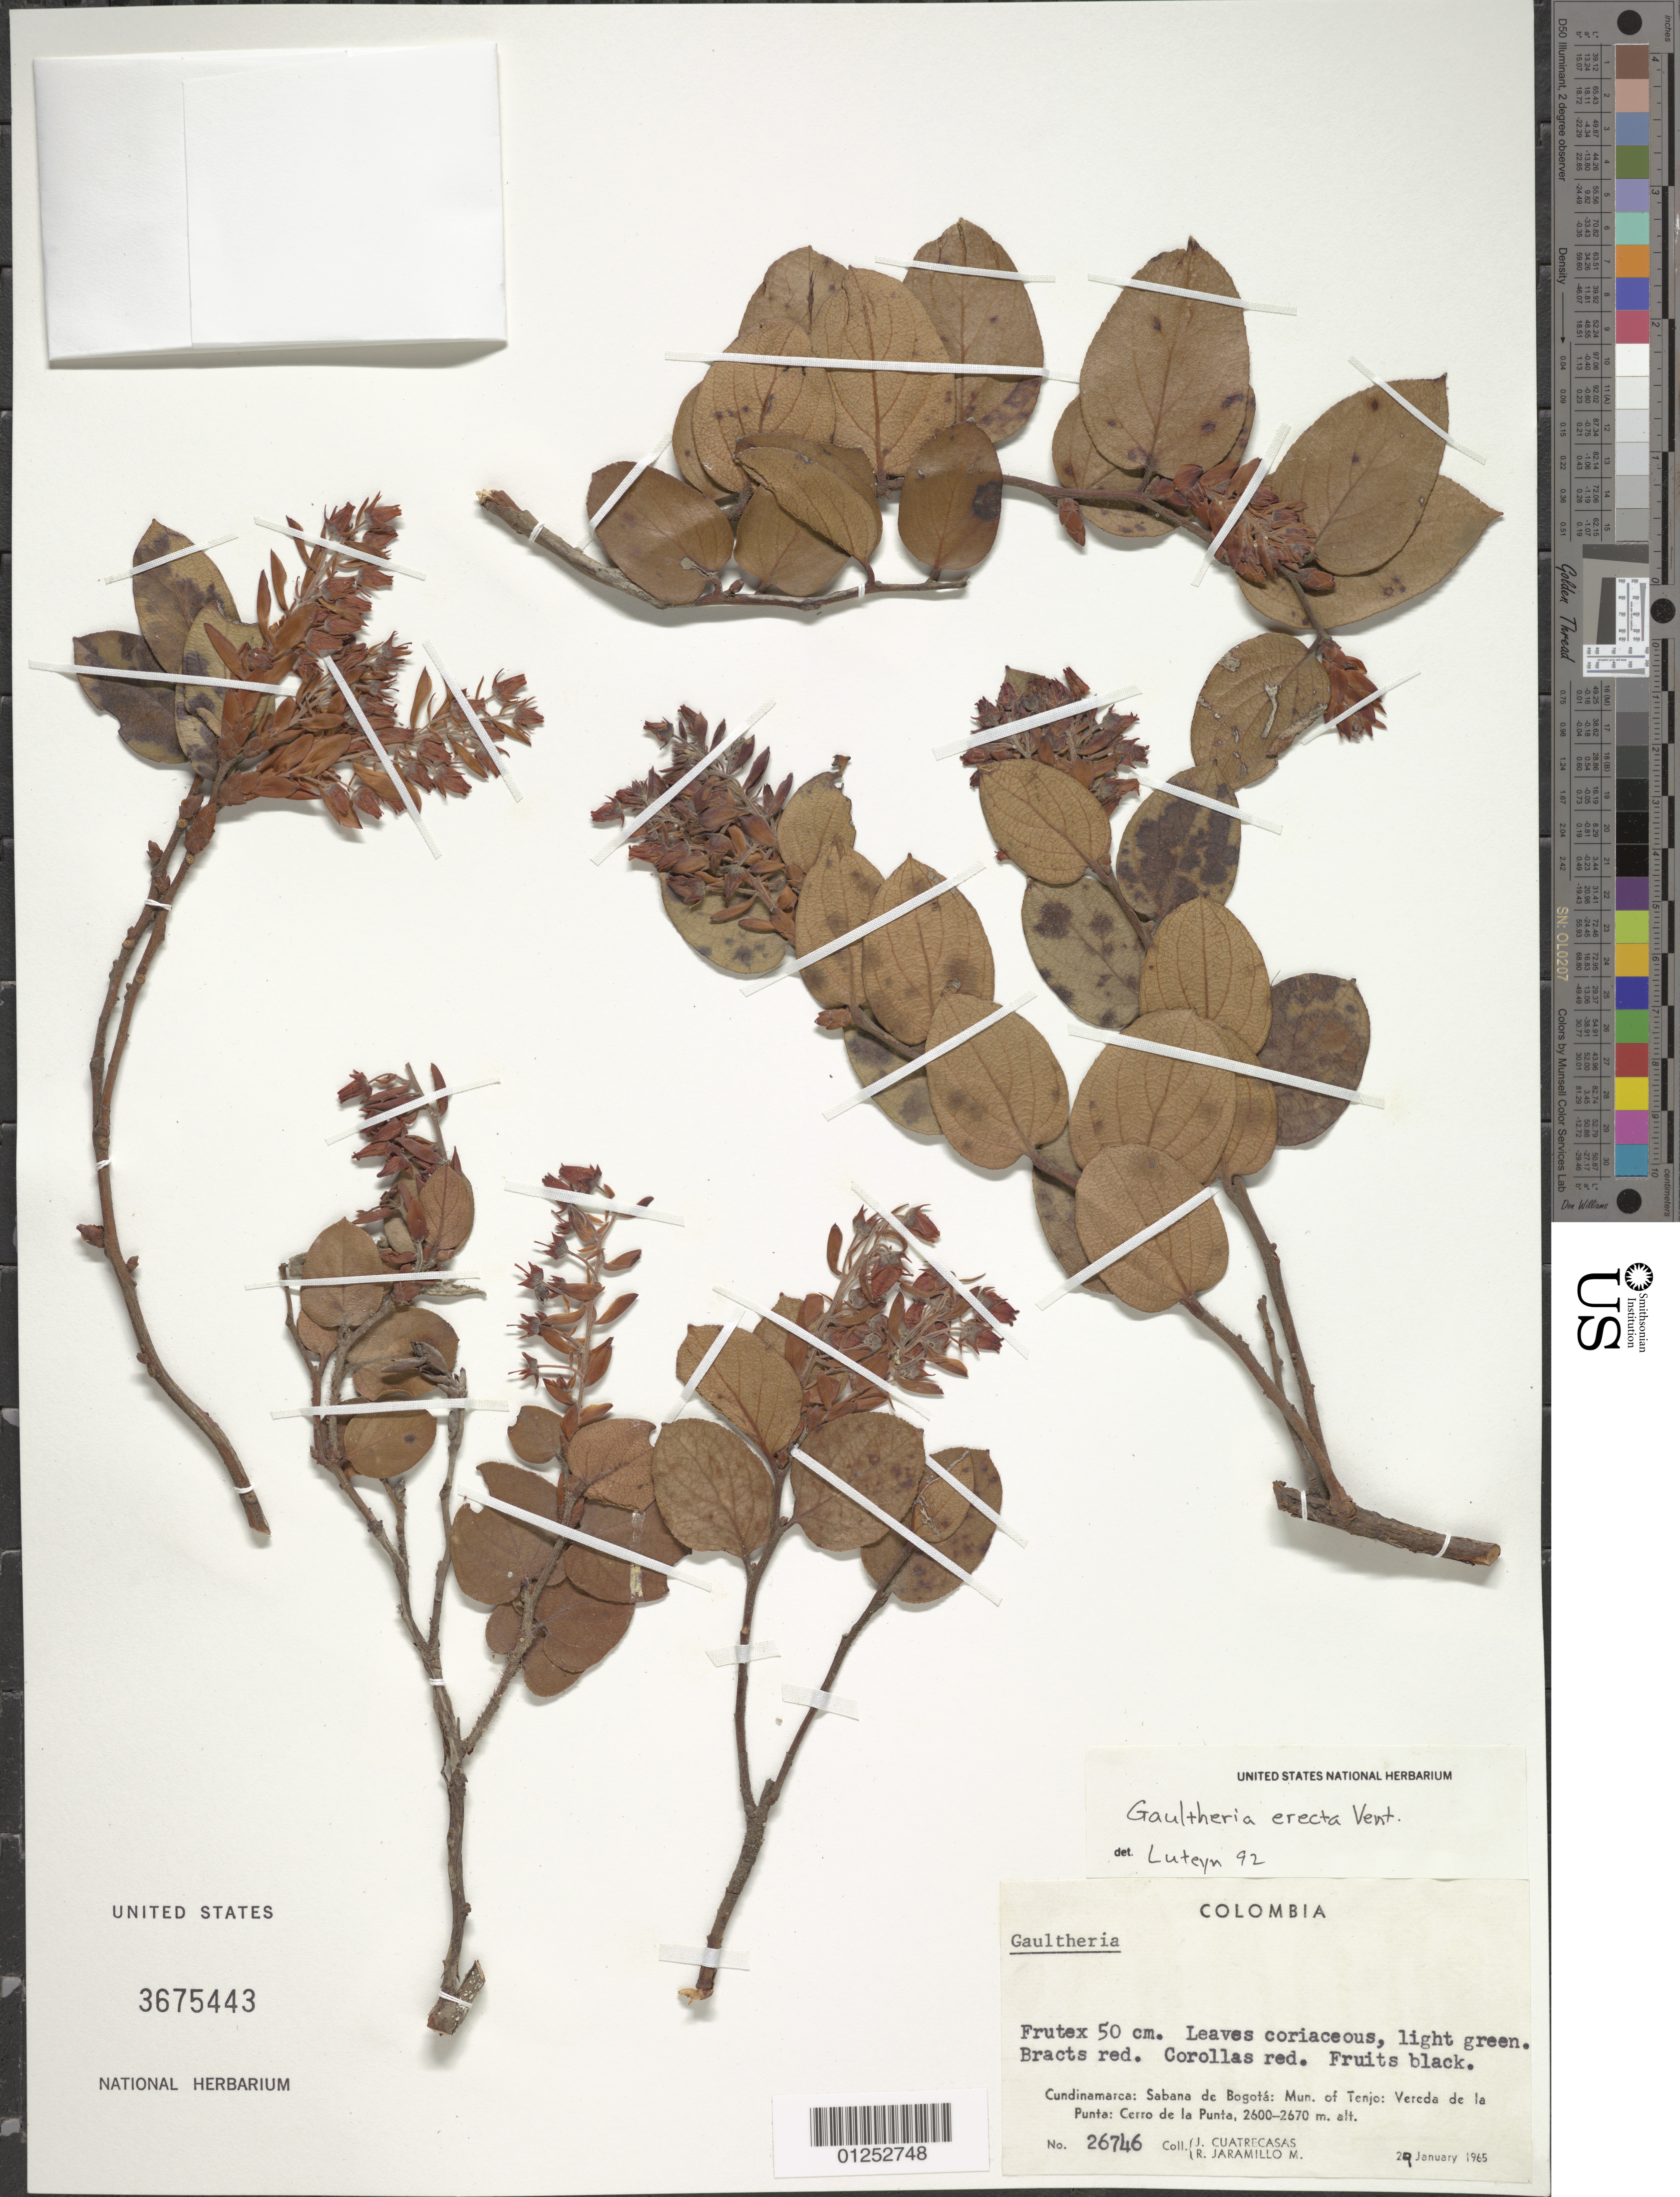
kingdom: Plantae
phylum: Tracheophyta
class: Magnoliopsida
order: Ericales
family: Ericaceae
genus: Gaultheria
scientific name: Gaultheria erecta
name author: Vent.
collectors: J. Cuatrecasas & R. Jaramillo M.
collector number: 26746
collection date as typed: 29 Jan 1965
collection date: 1965-01-29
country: Colombia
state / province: Cundinamarca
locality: Sabana de Bogotá, Mun. of Tenjo, vereda de la Punta, Cerro de la Punta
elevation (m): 2600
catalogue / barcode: US 3675443